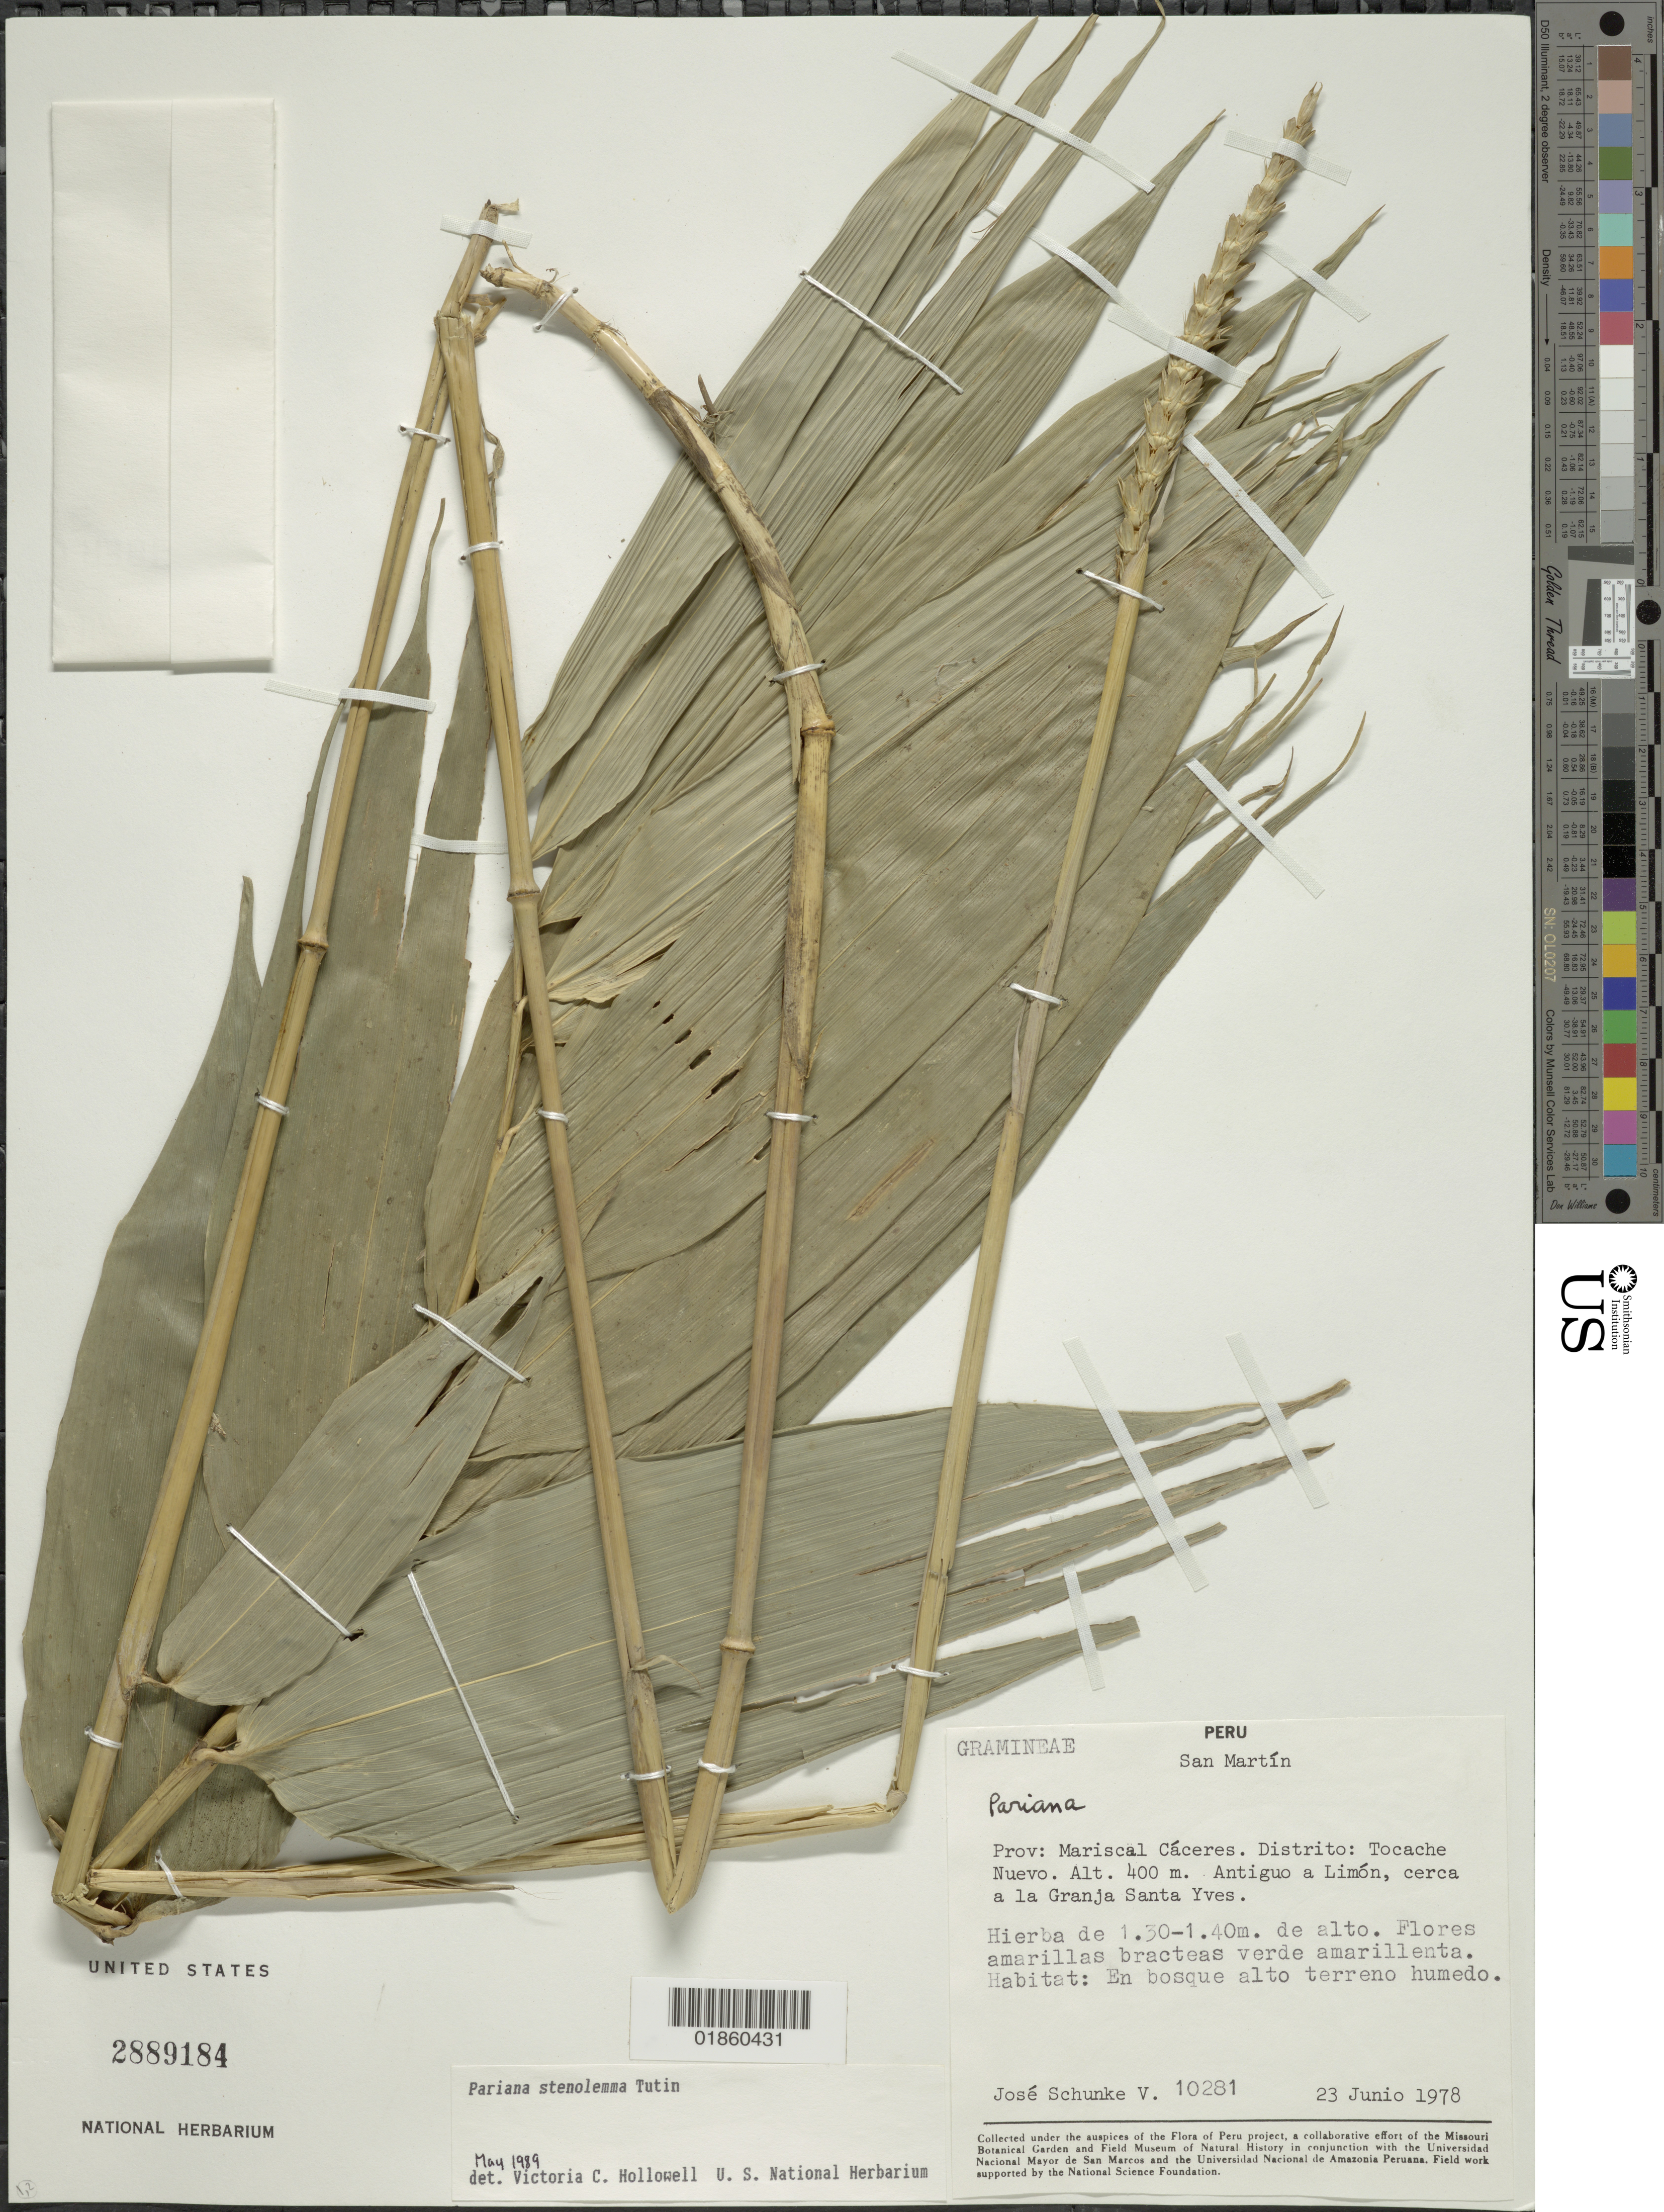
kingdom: Plantae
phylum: Tracheophyta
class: Liliopsida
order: Poales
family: Poaceae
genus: Pariana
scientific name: Pariana stenolemma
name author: Tutin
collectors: J. Schunke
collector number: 10281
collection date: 1978-06-23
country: Peru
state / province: San Martín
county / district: Mariscal Cáceres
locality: Distrito: Tocache Nuevo.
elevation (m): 400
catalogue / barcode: US 2889184